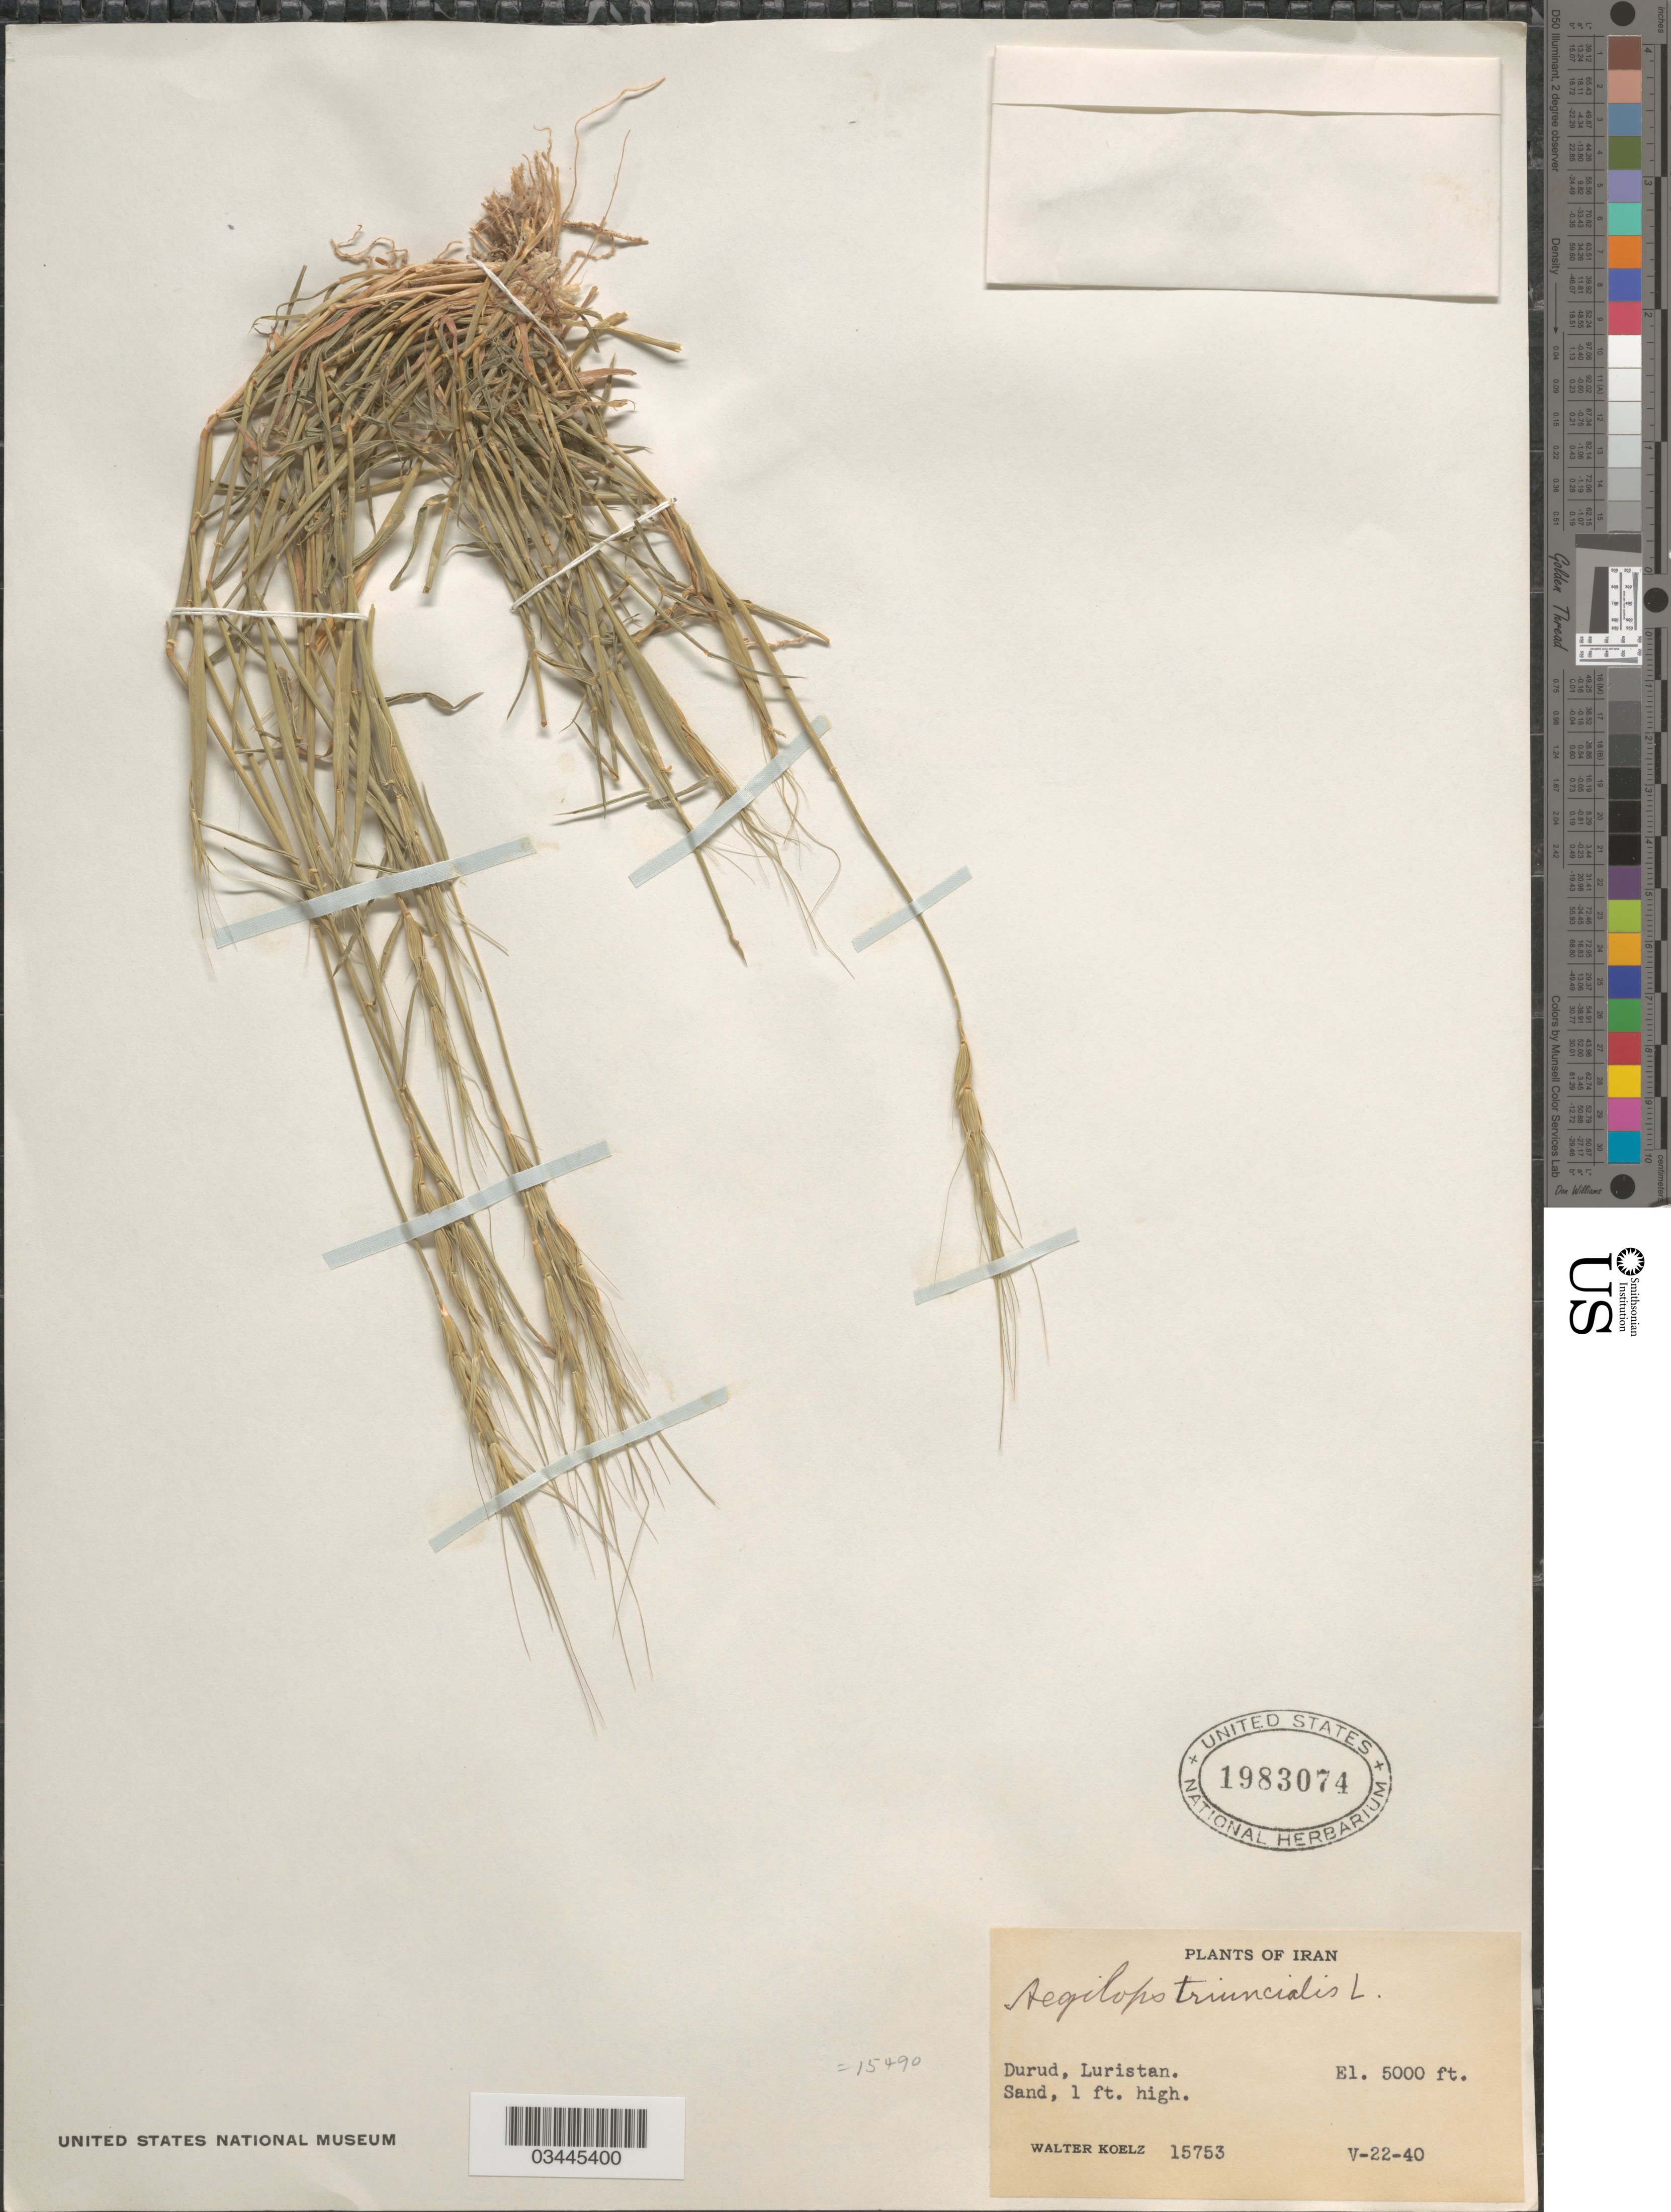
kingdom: Plantae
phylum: Tracheophyta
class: Liliopsida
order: Poales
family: Poaceae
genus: Aegilops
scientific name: Aegilops triuncialis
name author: L.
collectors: W. N. Koelz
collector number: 15753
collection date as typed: Transcribed d/m/y: 22/5/40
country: Iran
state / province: Lorestan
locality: Durud, Luristan.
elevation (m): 1524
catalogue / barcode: US 1983074